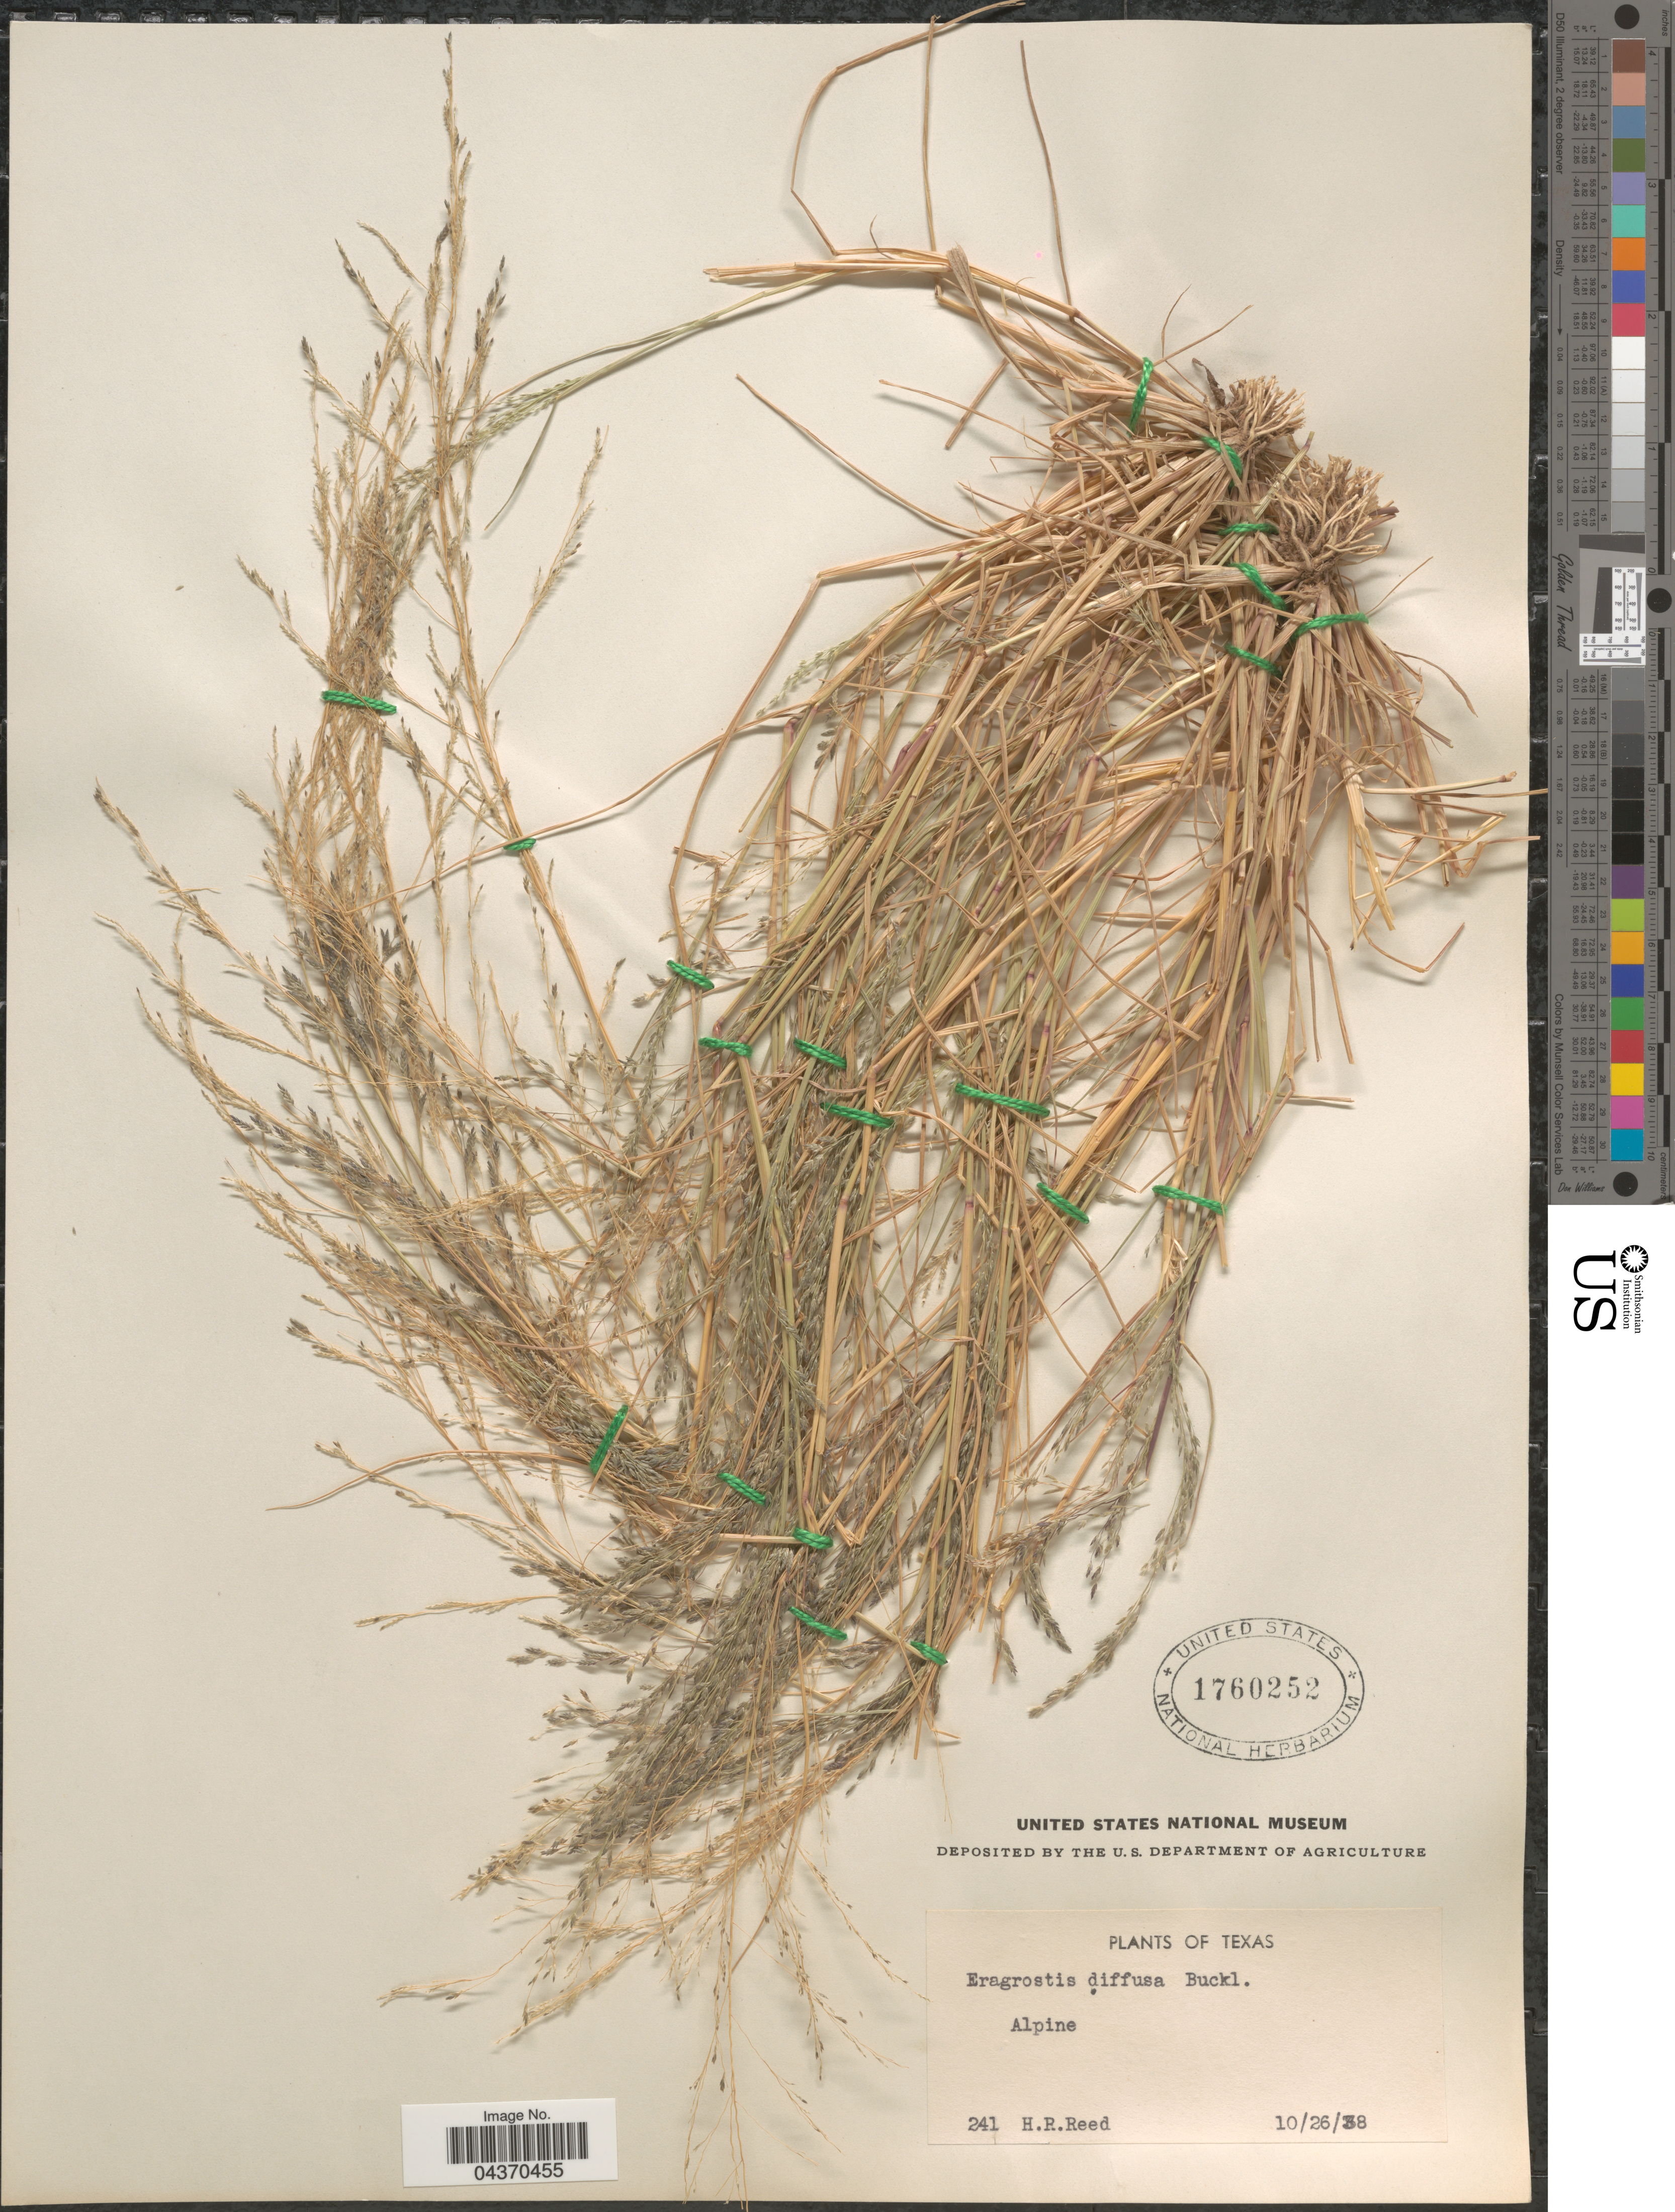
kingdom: Plantae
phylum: Tracheophyta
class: Liliopsida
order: Poales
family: Poaceae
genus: Eragrostis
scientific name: Eragrostis pectinacea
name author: (Michx.) Nees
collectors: H. Reed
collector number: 241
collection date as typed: Transcribed d/m/y: 26/10/38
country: United States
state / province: Texas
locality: Alpine.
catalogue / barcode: US 1760252